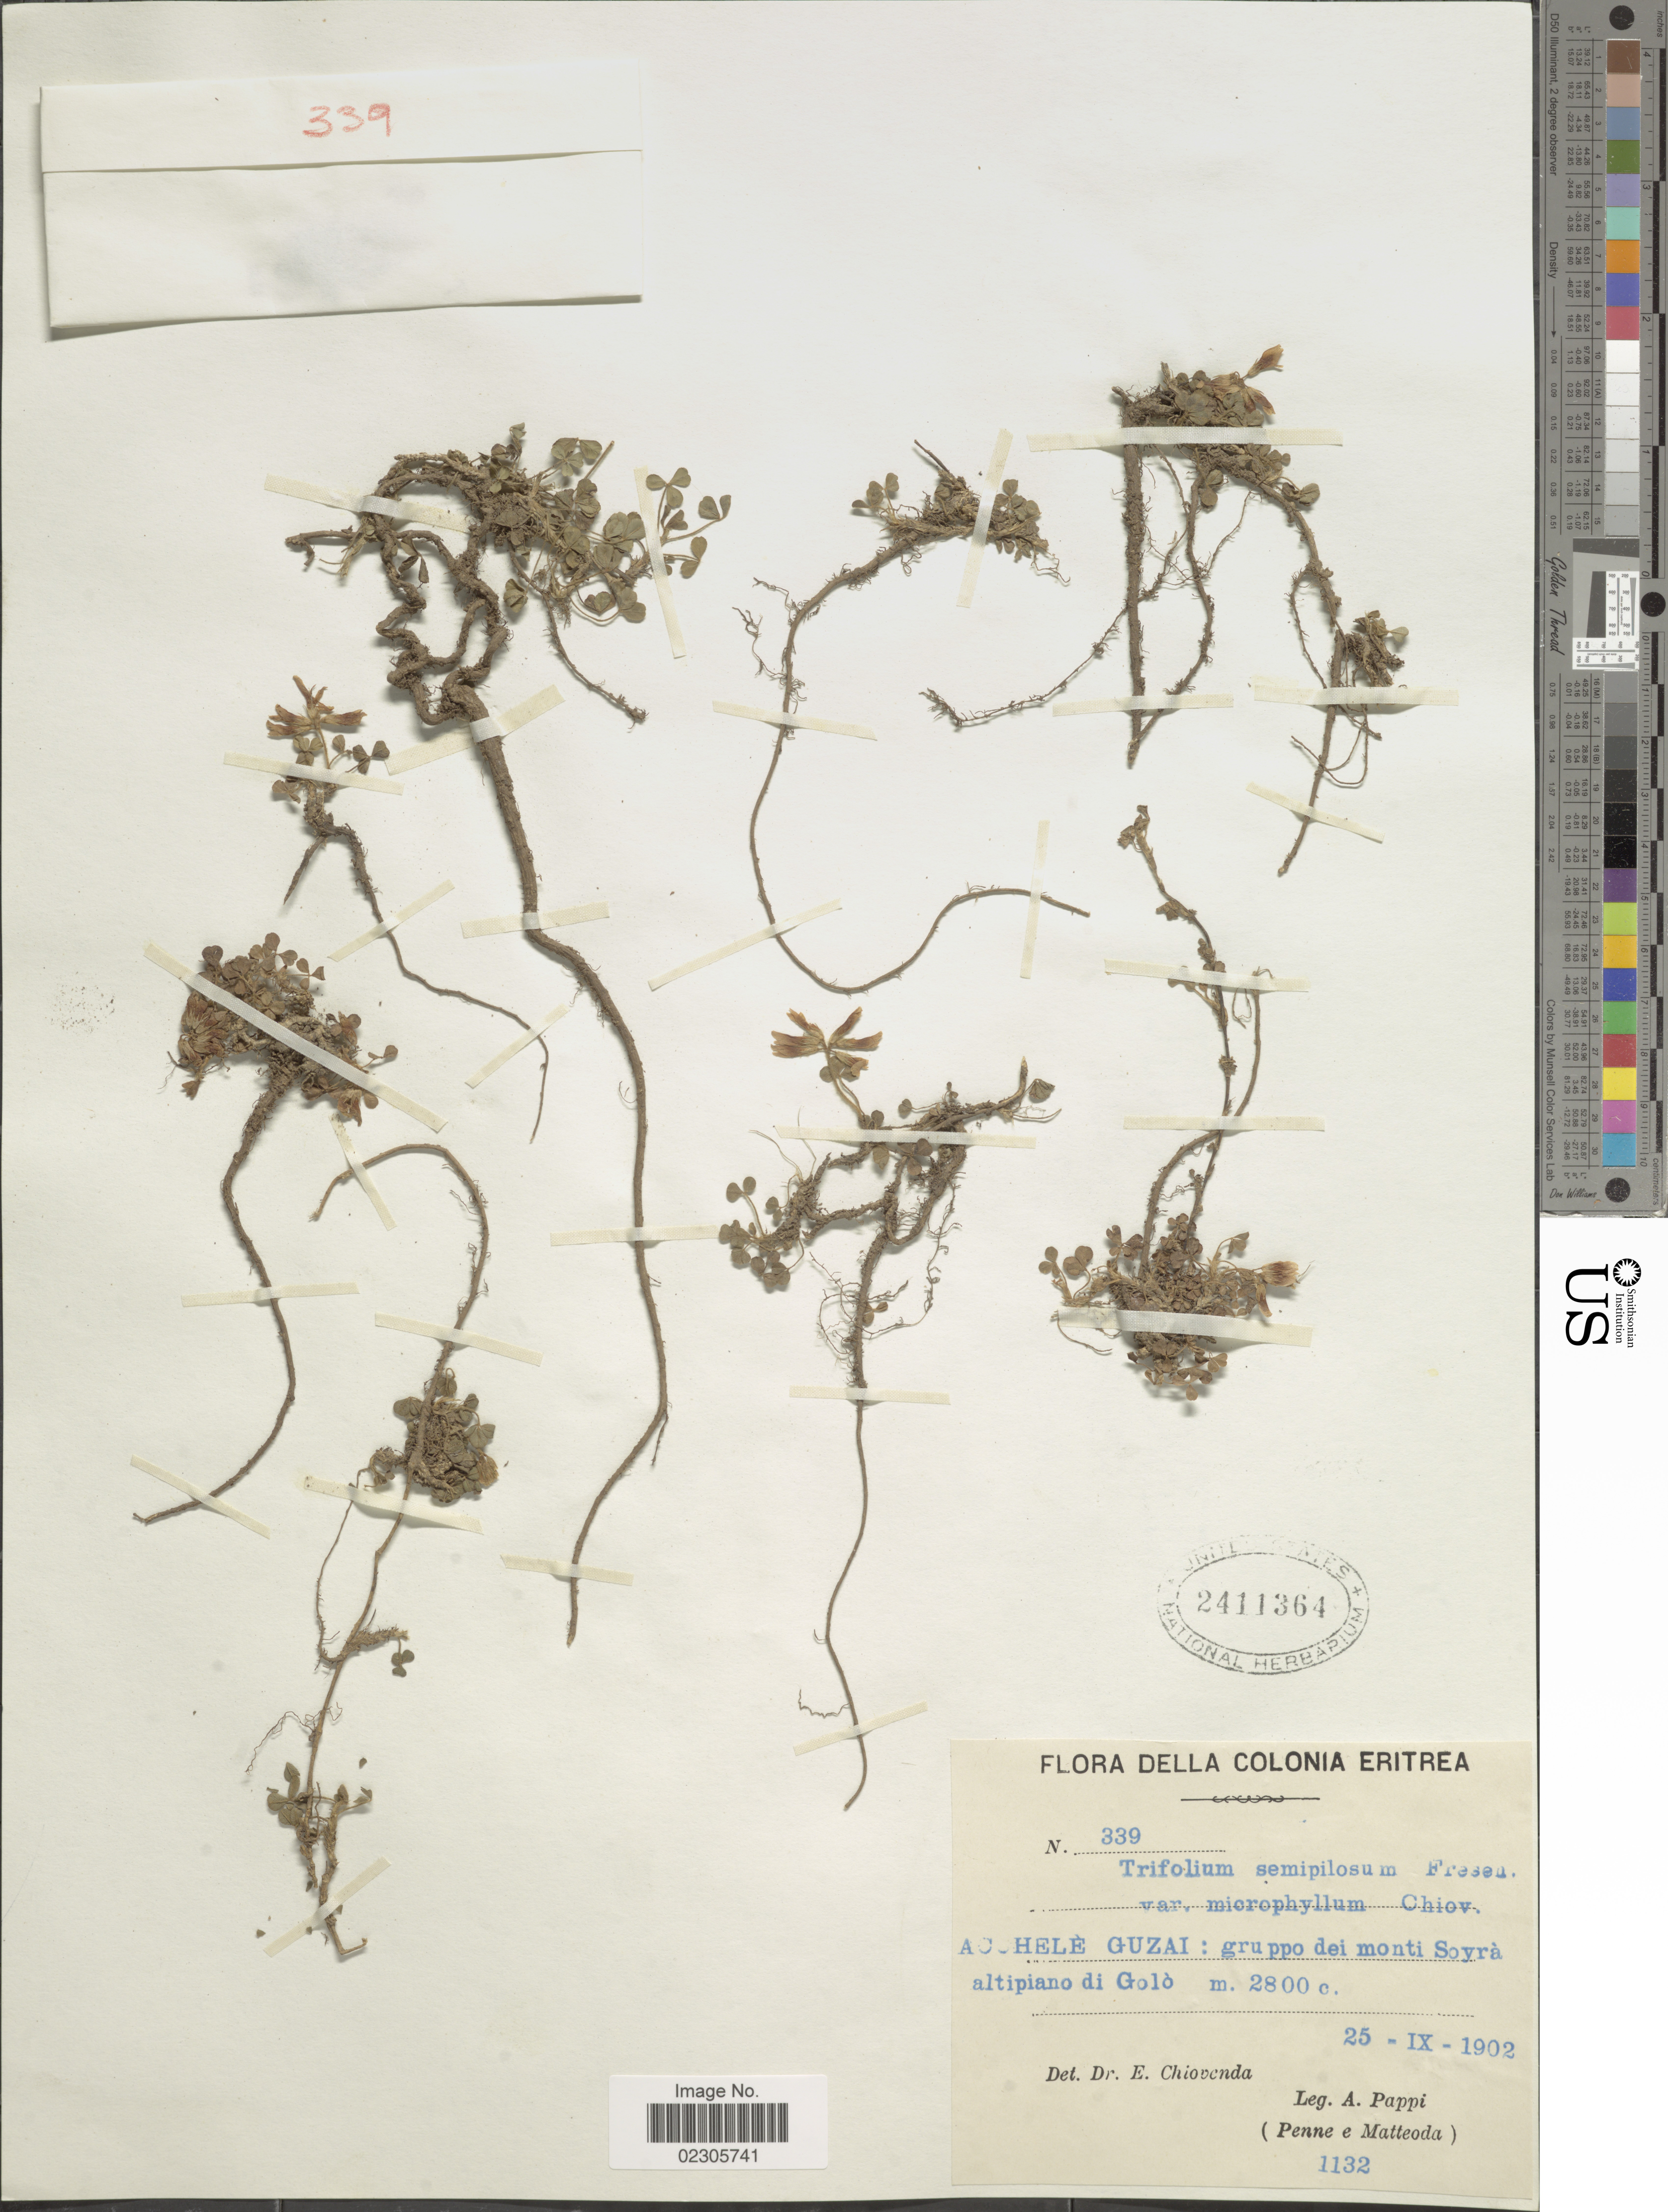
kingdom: Plantae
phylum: Tracheophyta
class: Magnoliopsida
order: Fabales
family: Fabaceae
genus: Trifolium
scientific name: Trifolium semipilosum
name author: Fresen.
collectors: A. Pappi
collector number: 339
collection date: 1902-09-25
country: Eritrea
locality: Della Colonia Eritrea, Acohele Guzai: gruppo dei monti Soyra altipiano do Golo [interpreted]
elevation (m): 2800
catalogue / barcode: US 2411364